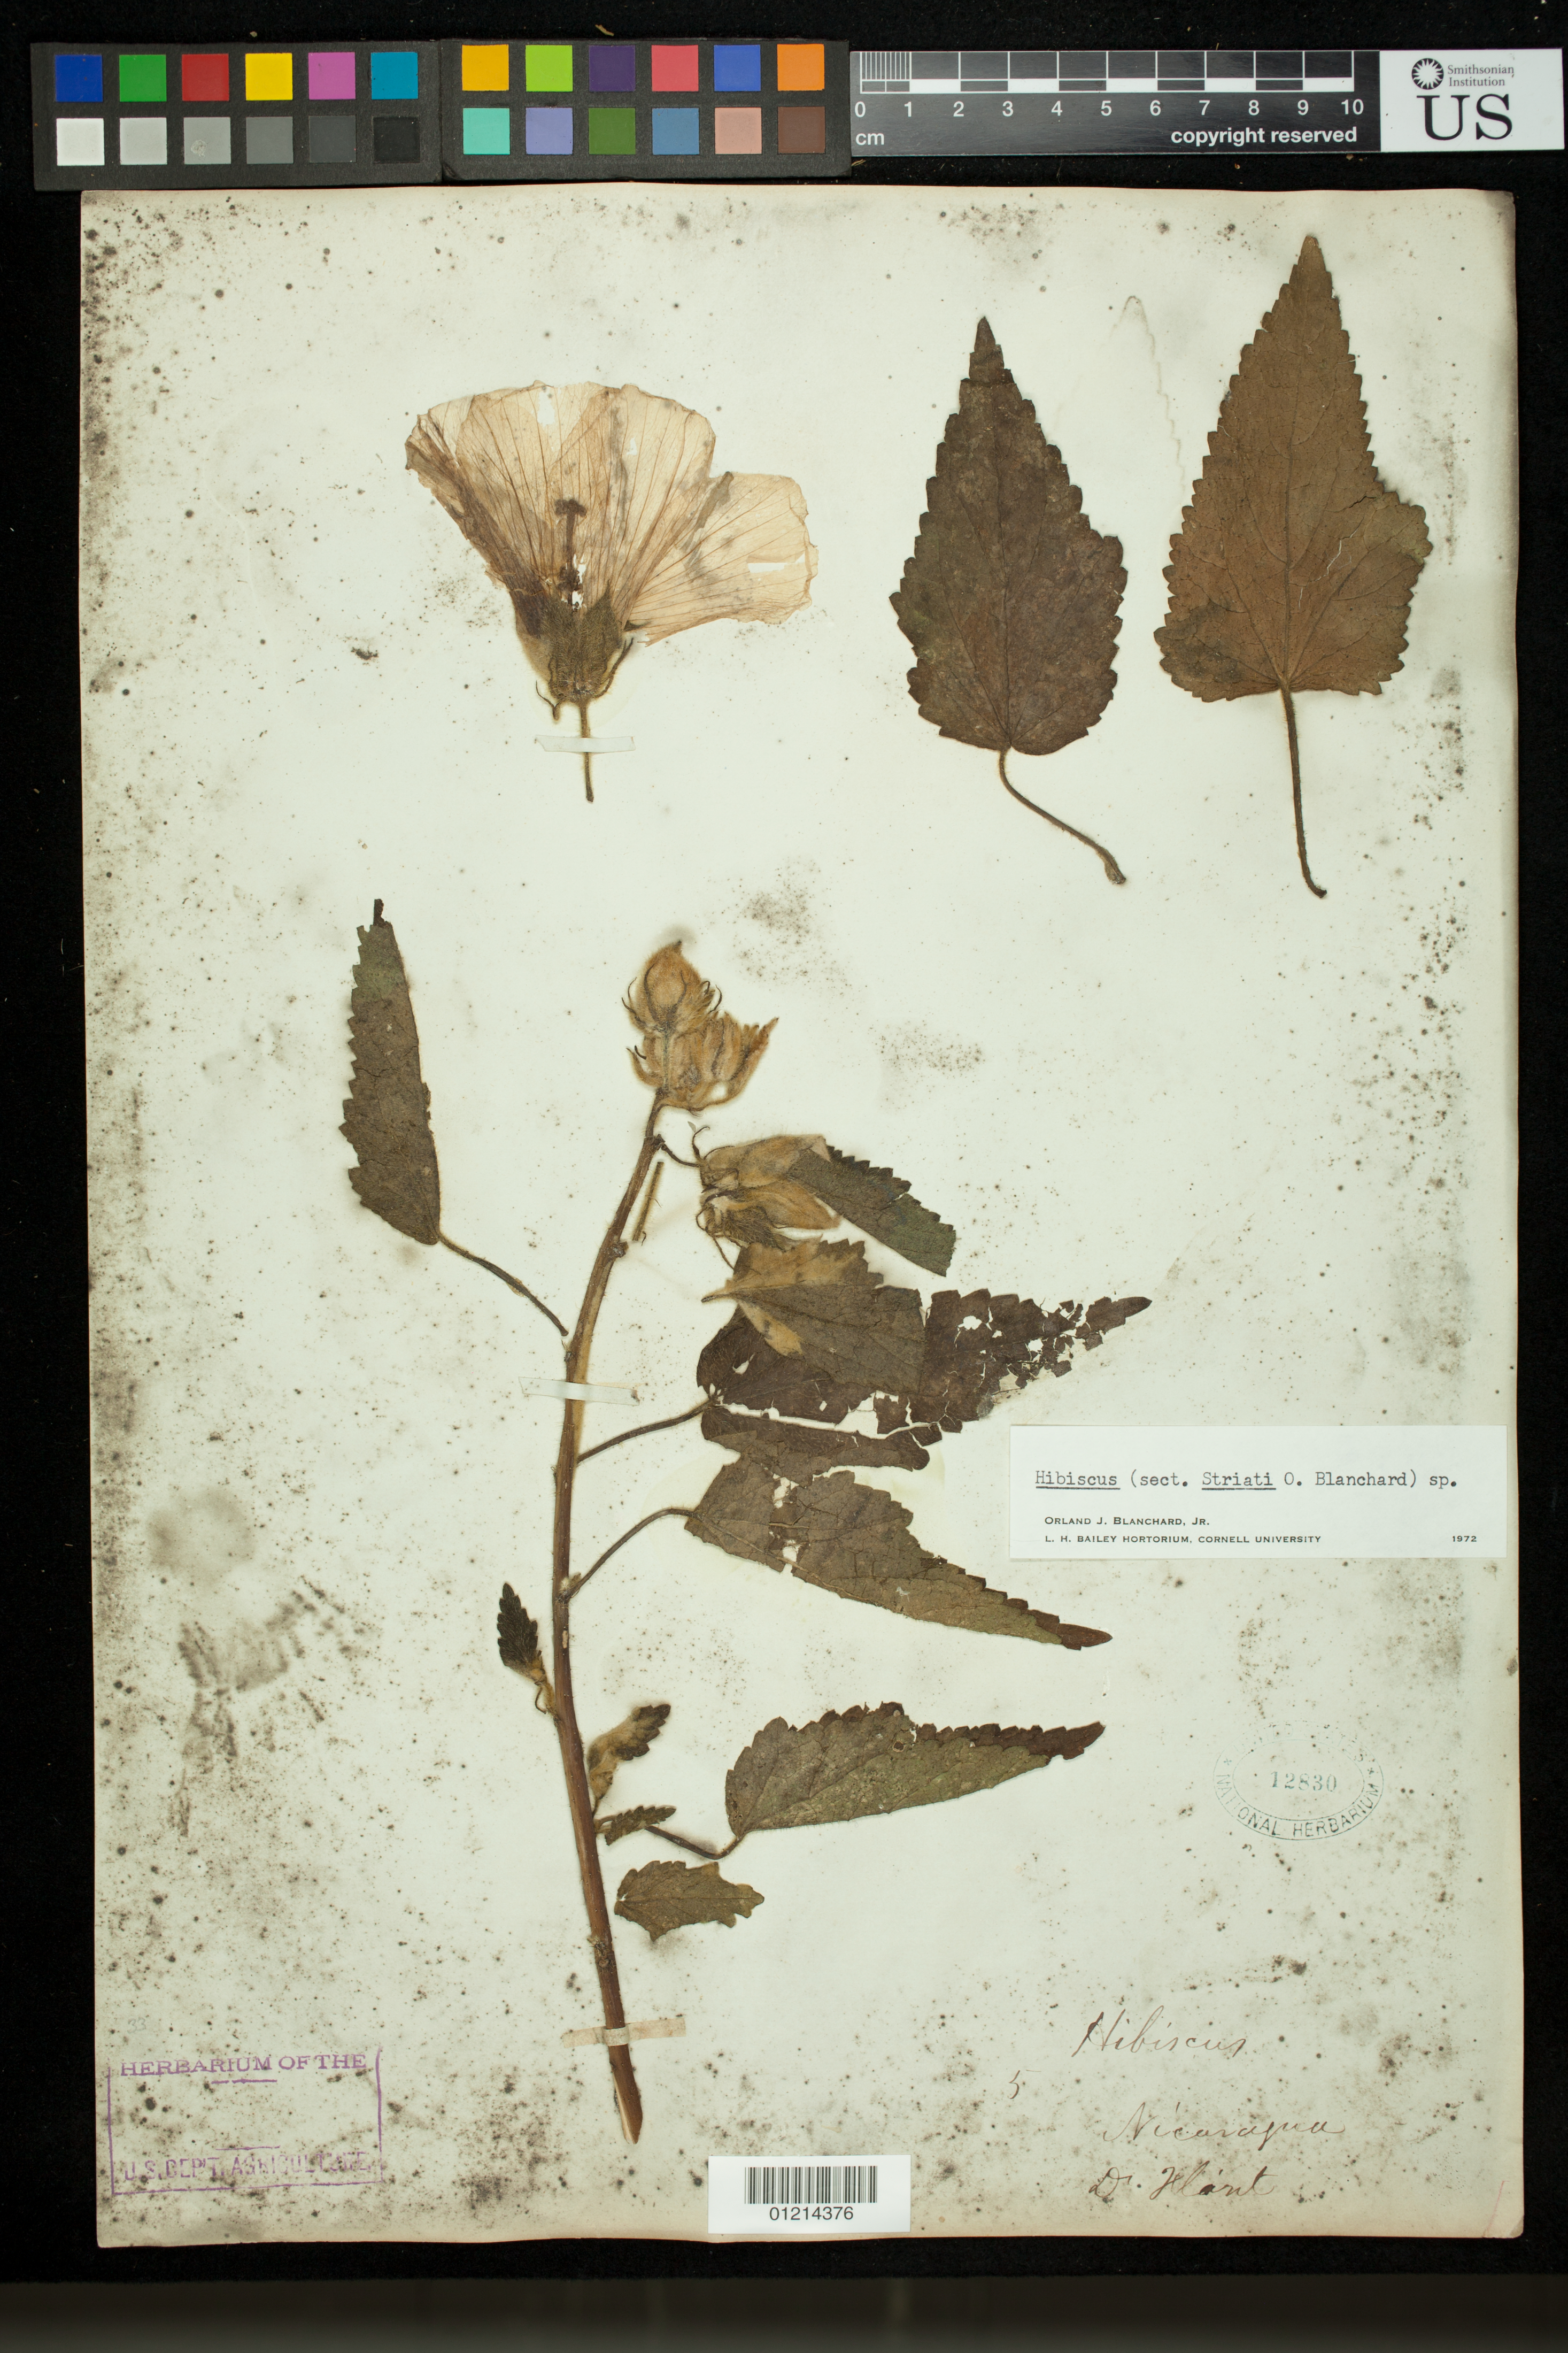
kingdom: Plantae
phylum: Tracheophyta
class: Magnoliopsida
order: Malvales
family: Malvaceae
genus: Hibiscus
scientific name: Hibiscus sp.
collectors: M. Klint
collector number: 5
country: Nicaragua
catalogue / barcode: US 12830